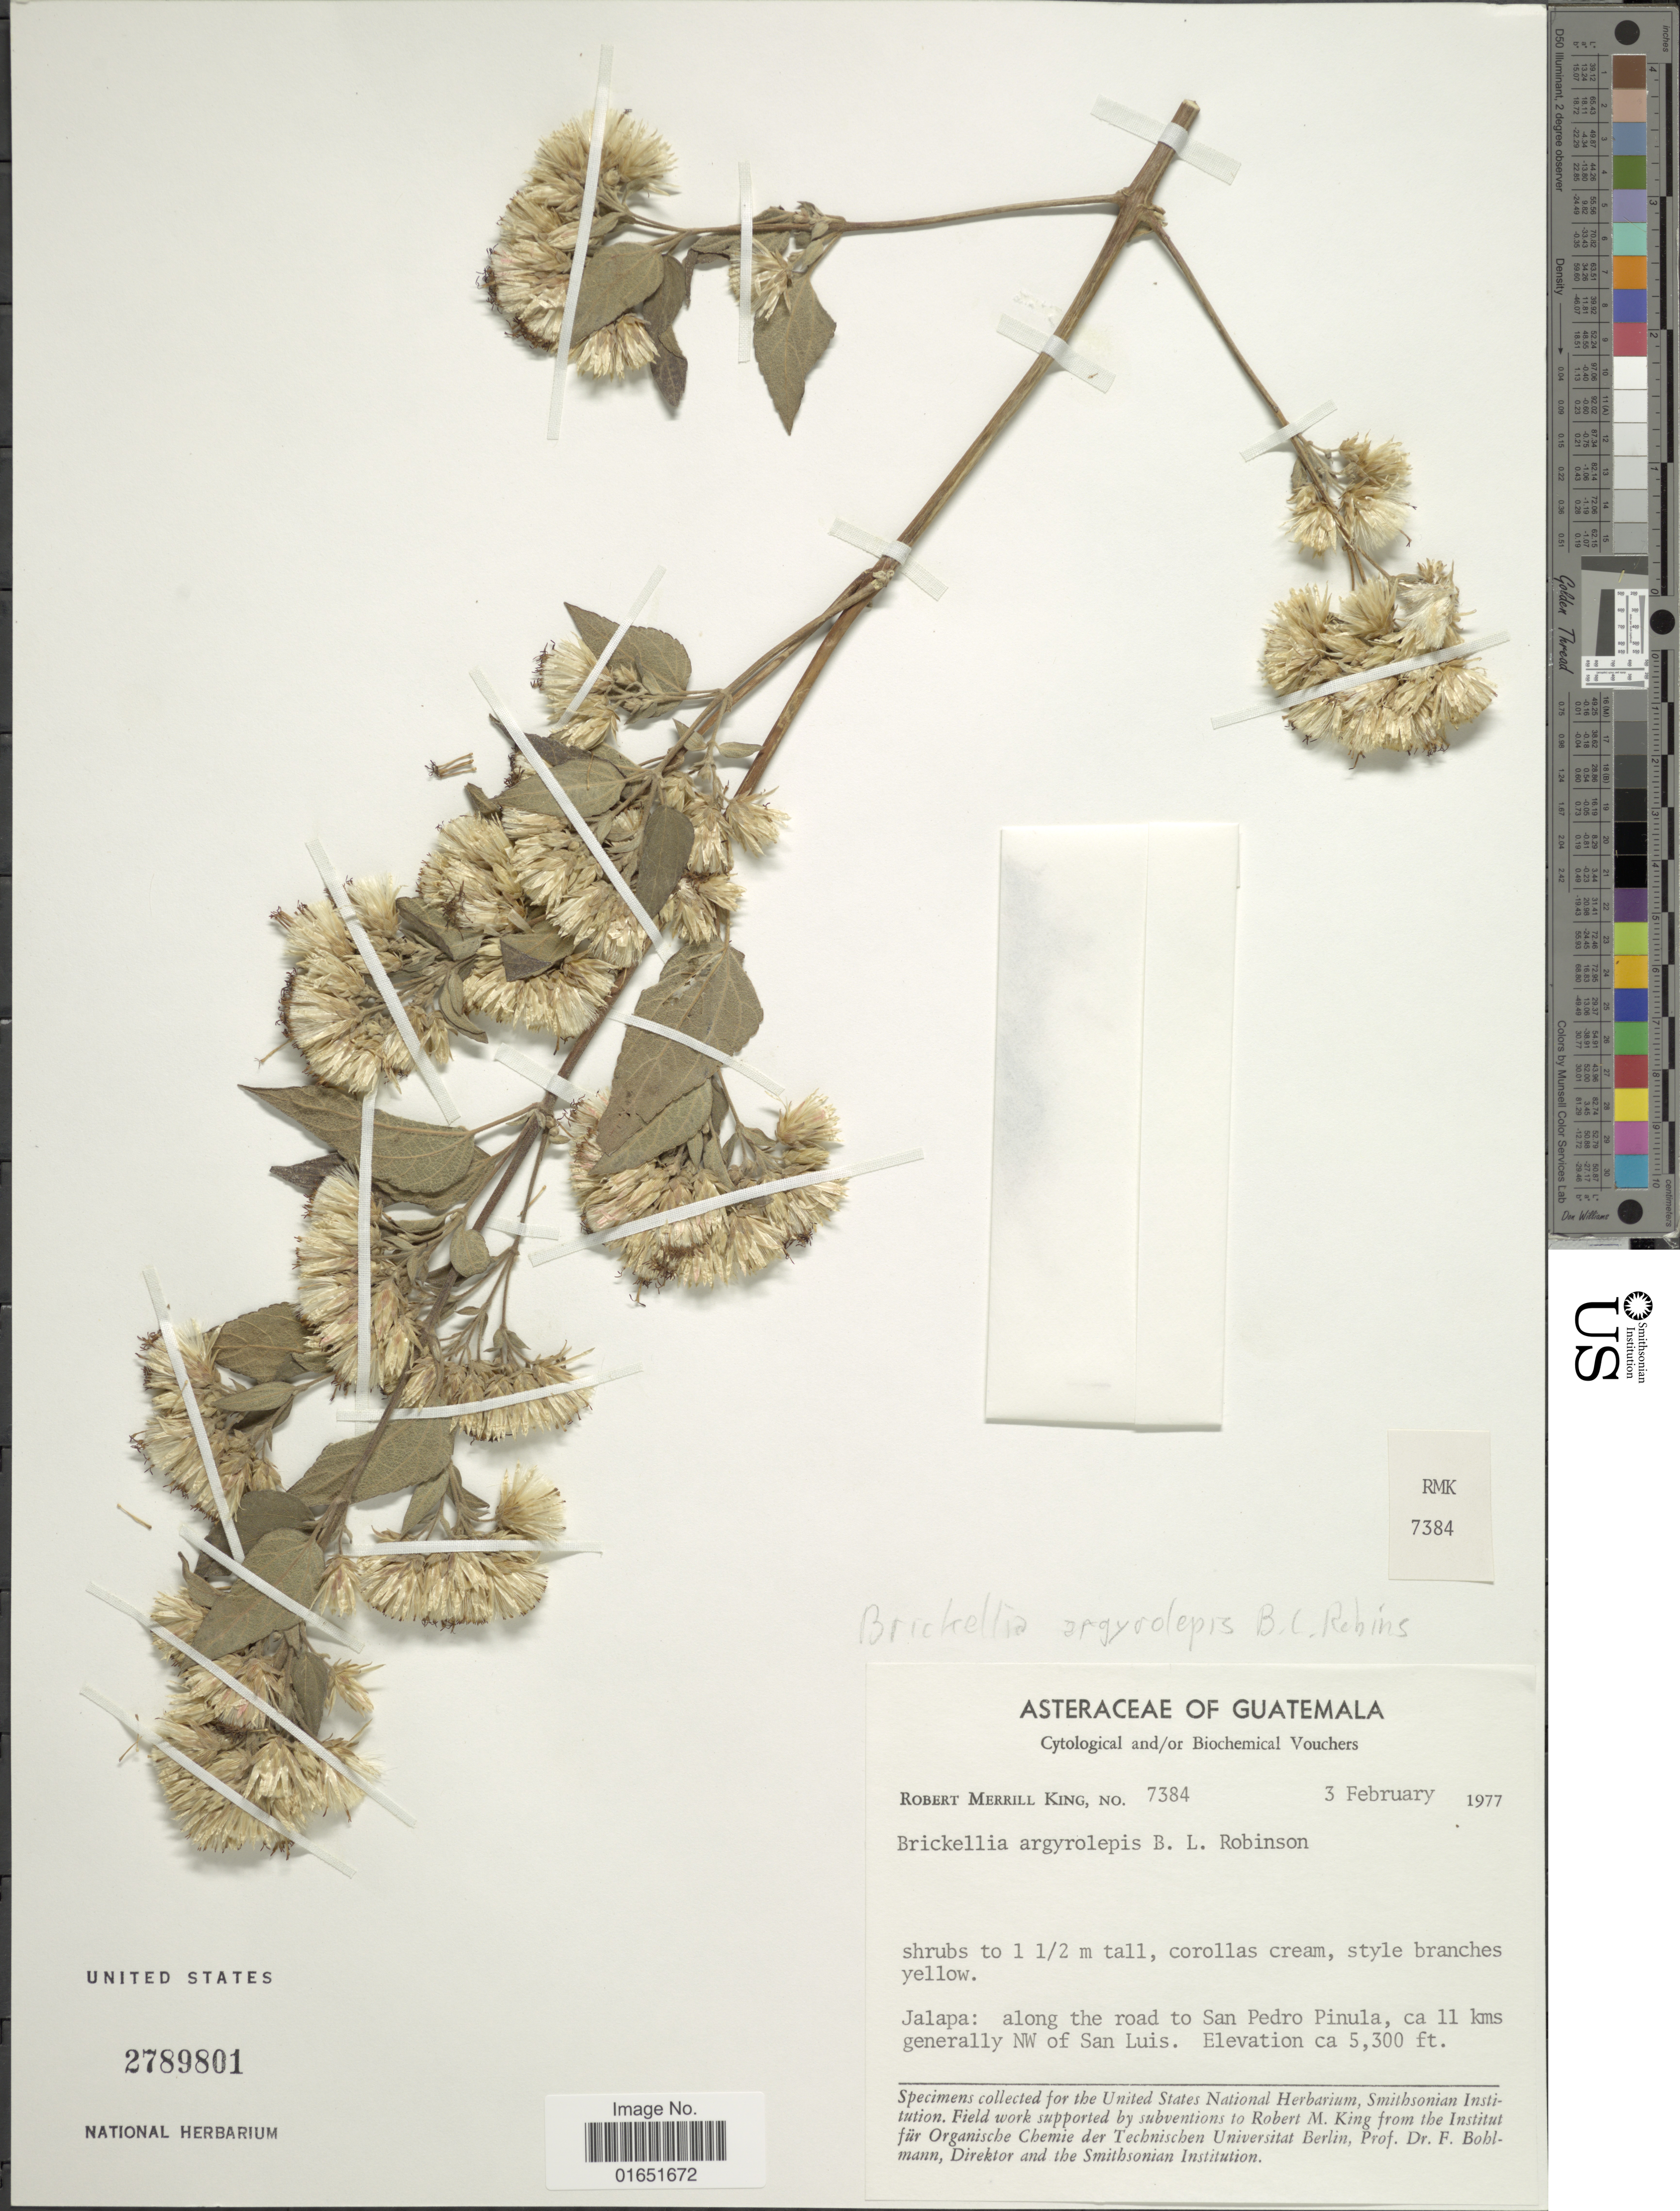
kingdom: Plantae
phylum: Tracheophyta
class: Magnoliopsida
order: Asterales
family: Asteraceae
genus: Brickellia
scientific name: Brickellia argyrolepis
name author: B.L. Rob.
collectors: R. M. King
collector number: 7384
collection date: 1977-02-03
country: Guatemala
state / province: Jalapa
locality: Along the road to San Pedro Pinula, ca 11 kms generally NW of San Luis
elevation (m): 1615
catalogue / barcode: US 2789801